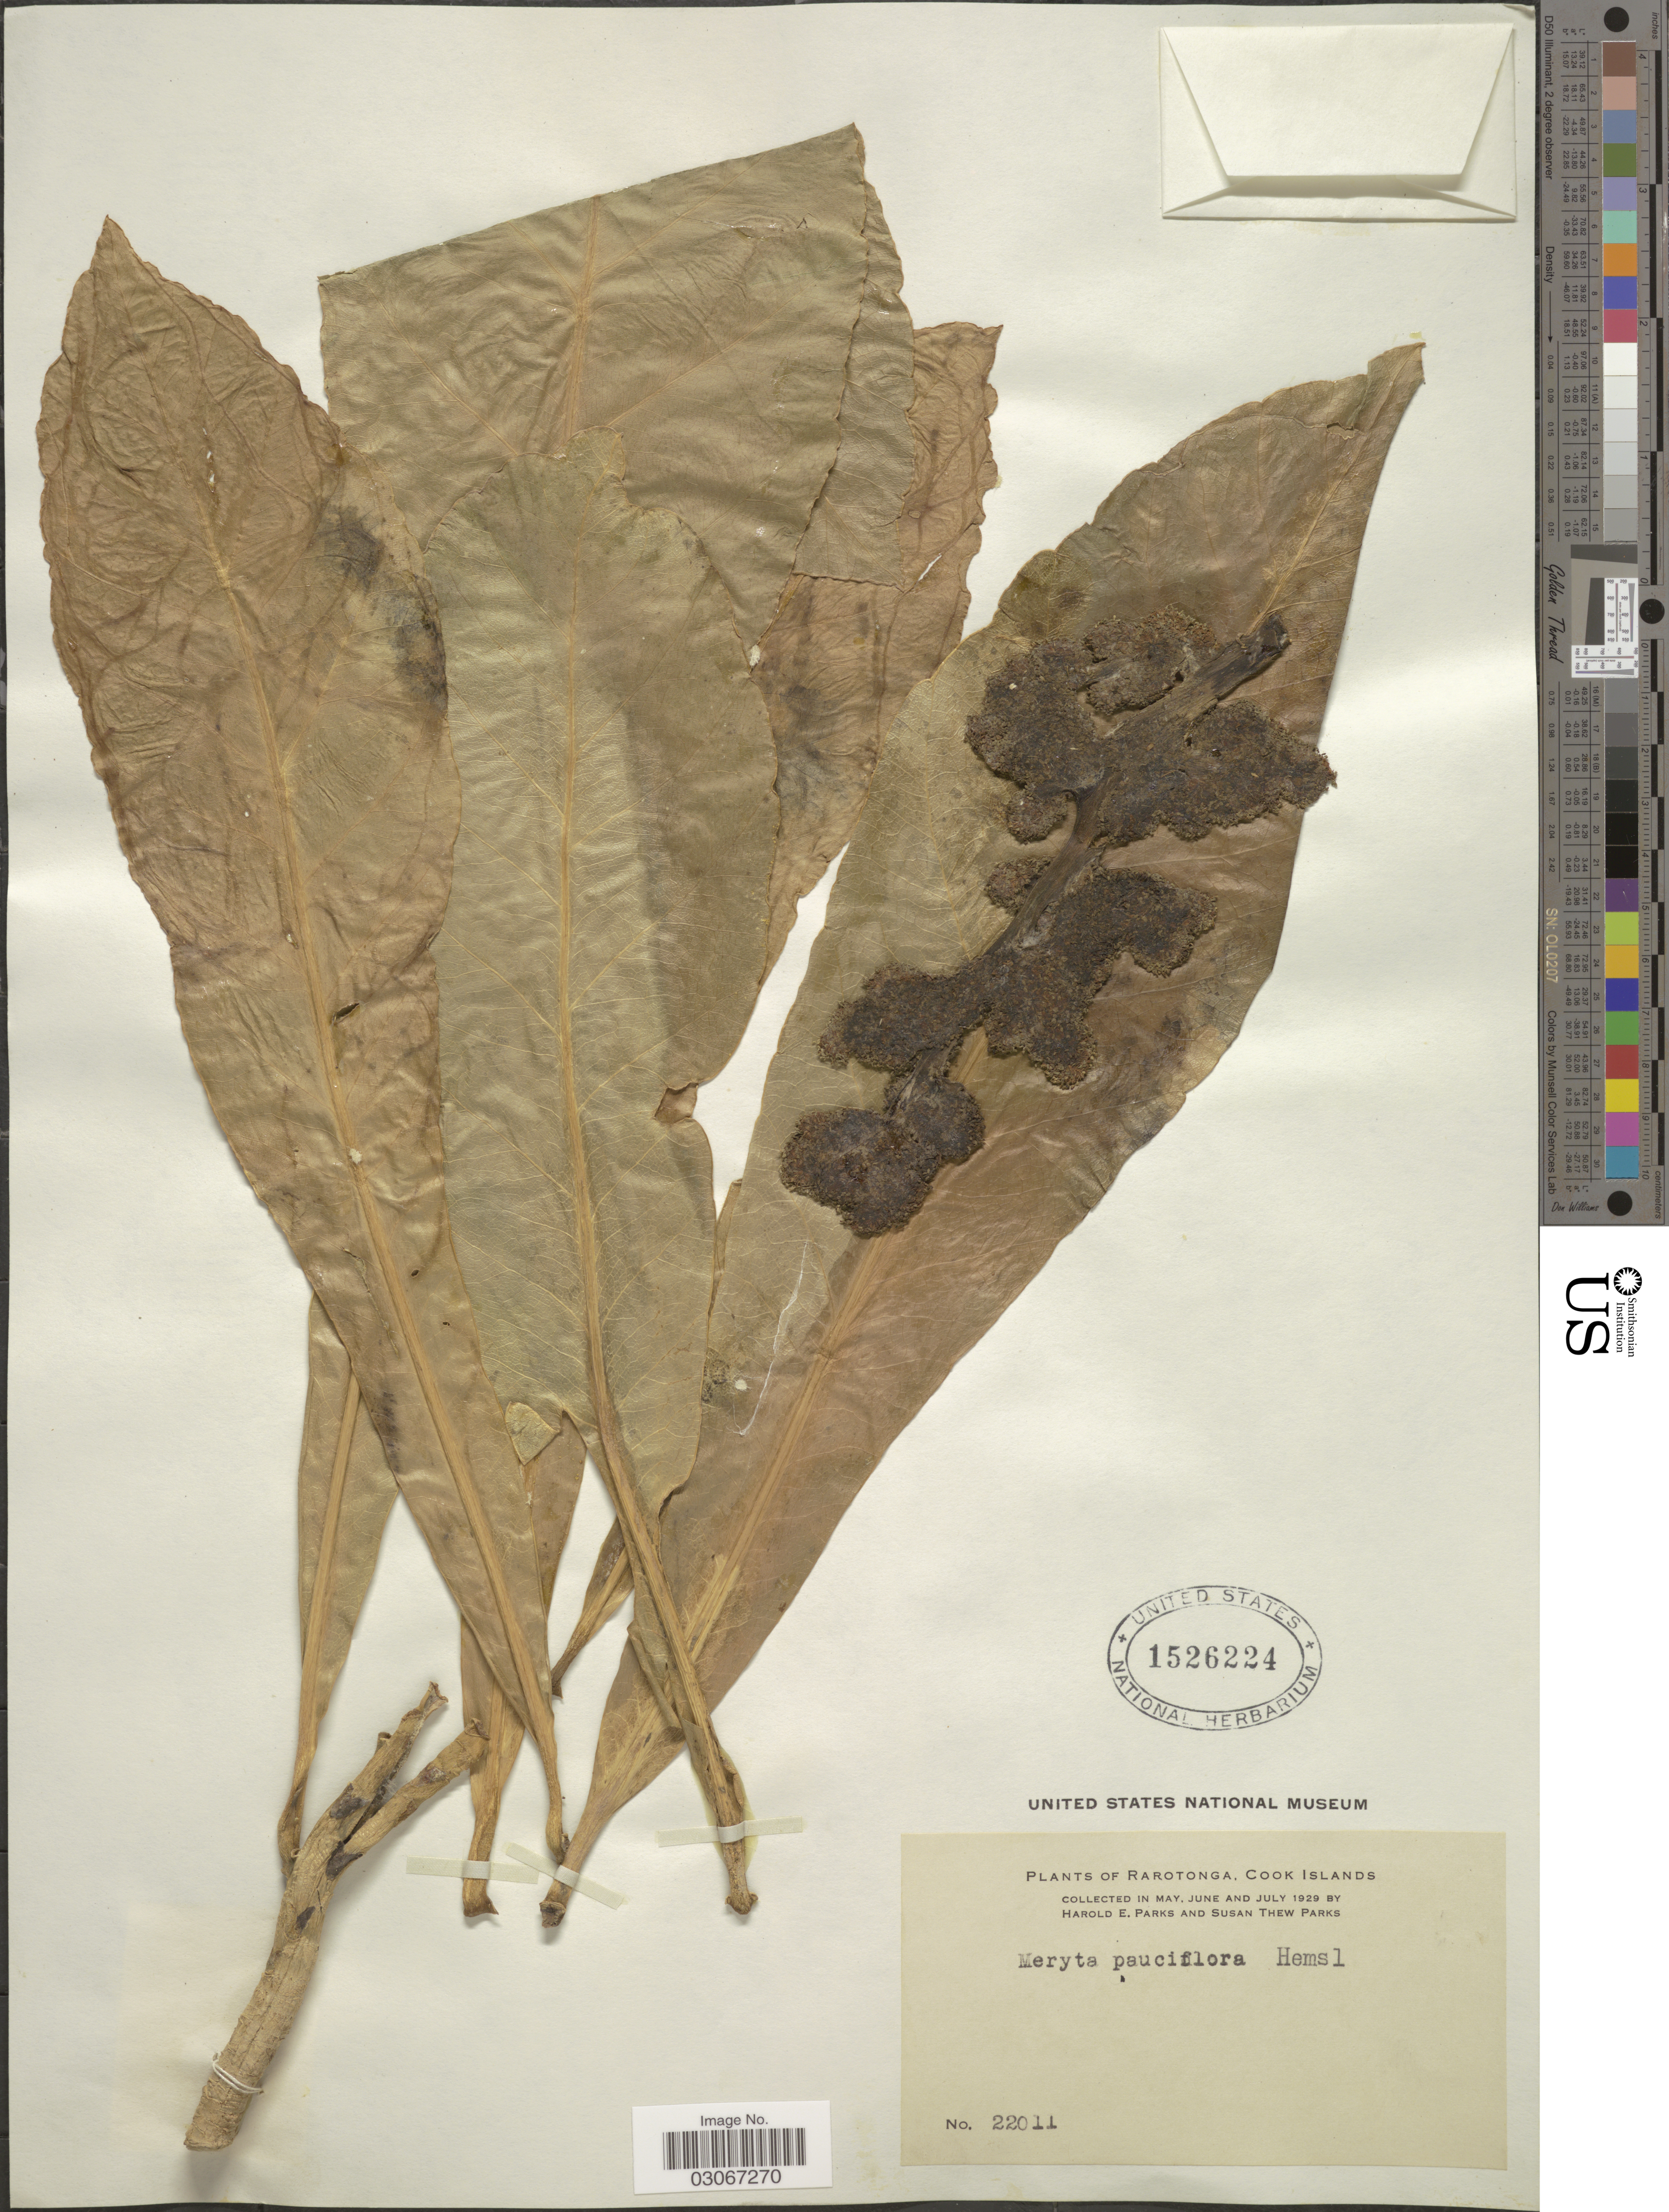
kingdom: Plantae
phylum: Tracheophyta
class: Magnoliopsida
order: Apiales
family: Araliaceae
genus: Meryta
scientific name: Meryta pauciflora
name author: Hemsl. ex Cheeseman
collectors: H. E. Parks & S. Parks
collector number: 22011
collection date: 1929-05/1929-07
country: Cook Islands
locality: Rarotonga, Cook Islands.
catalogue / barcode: US 1526224